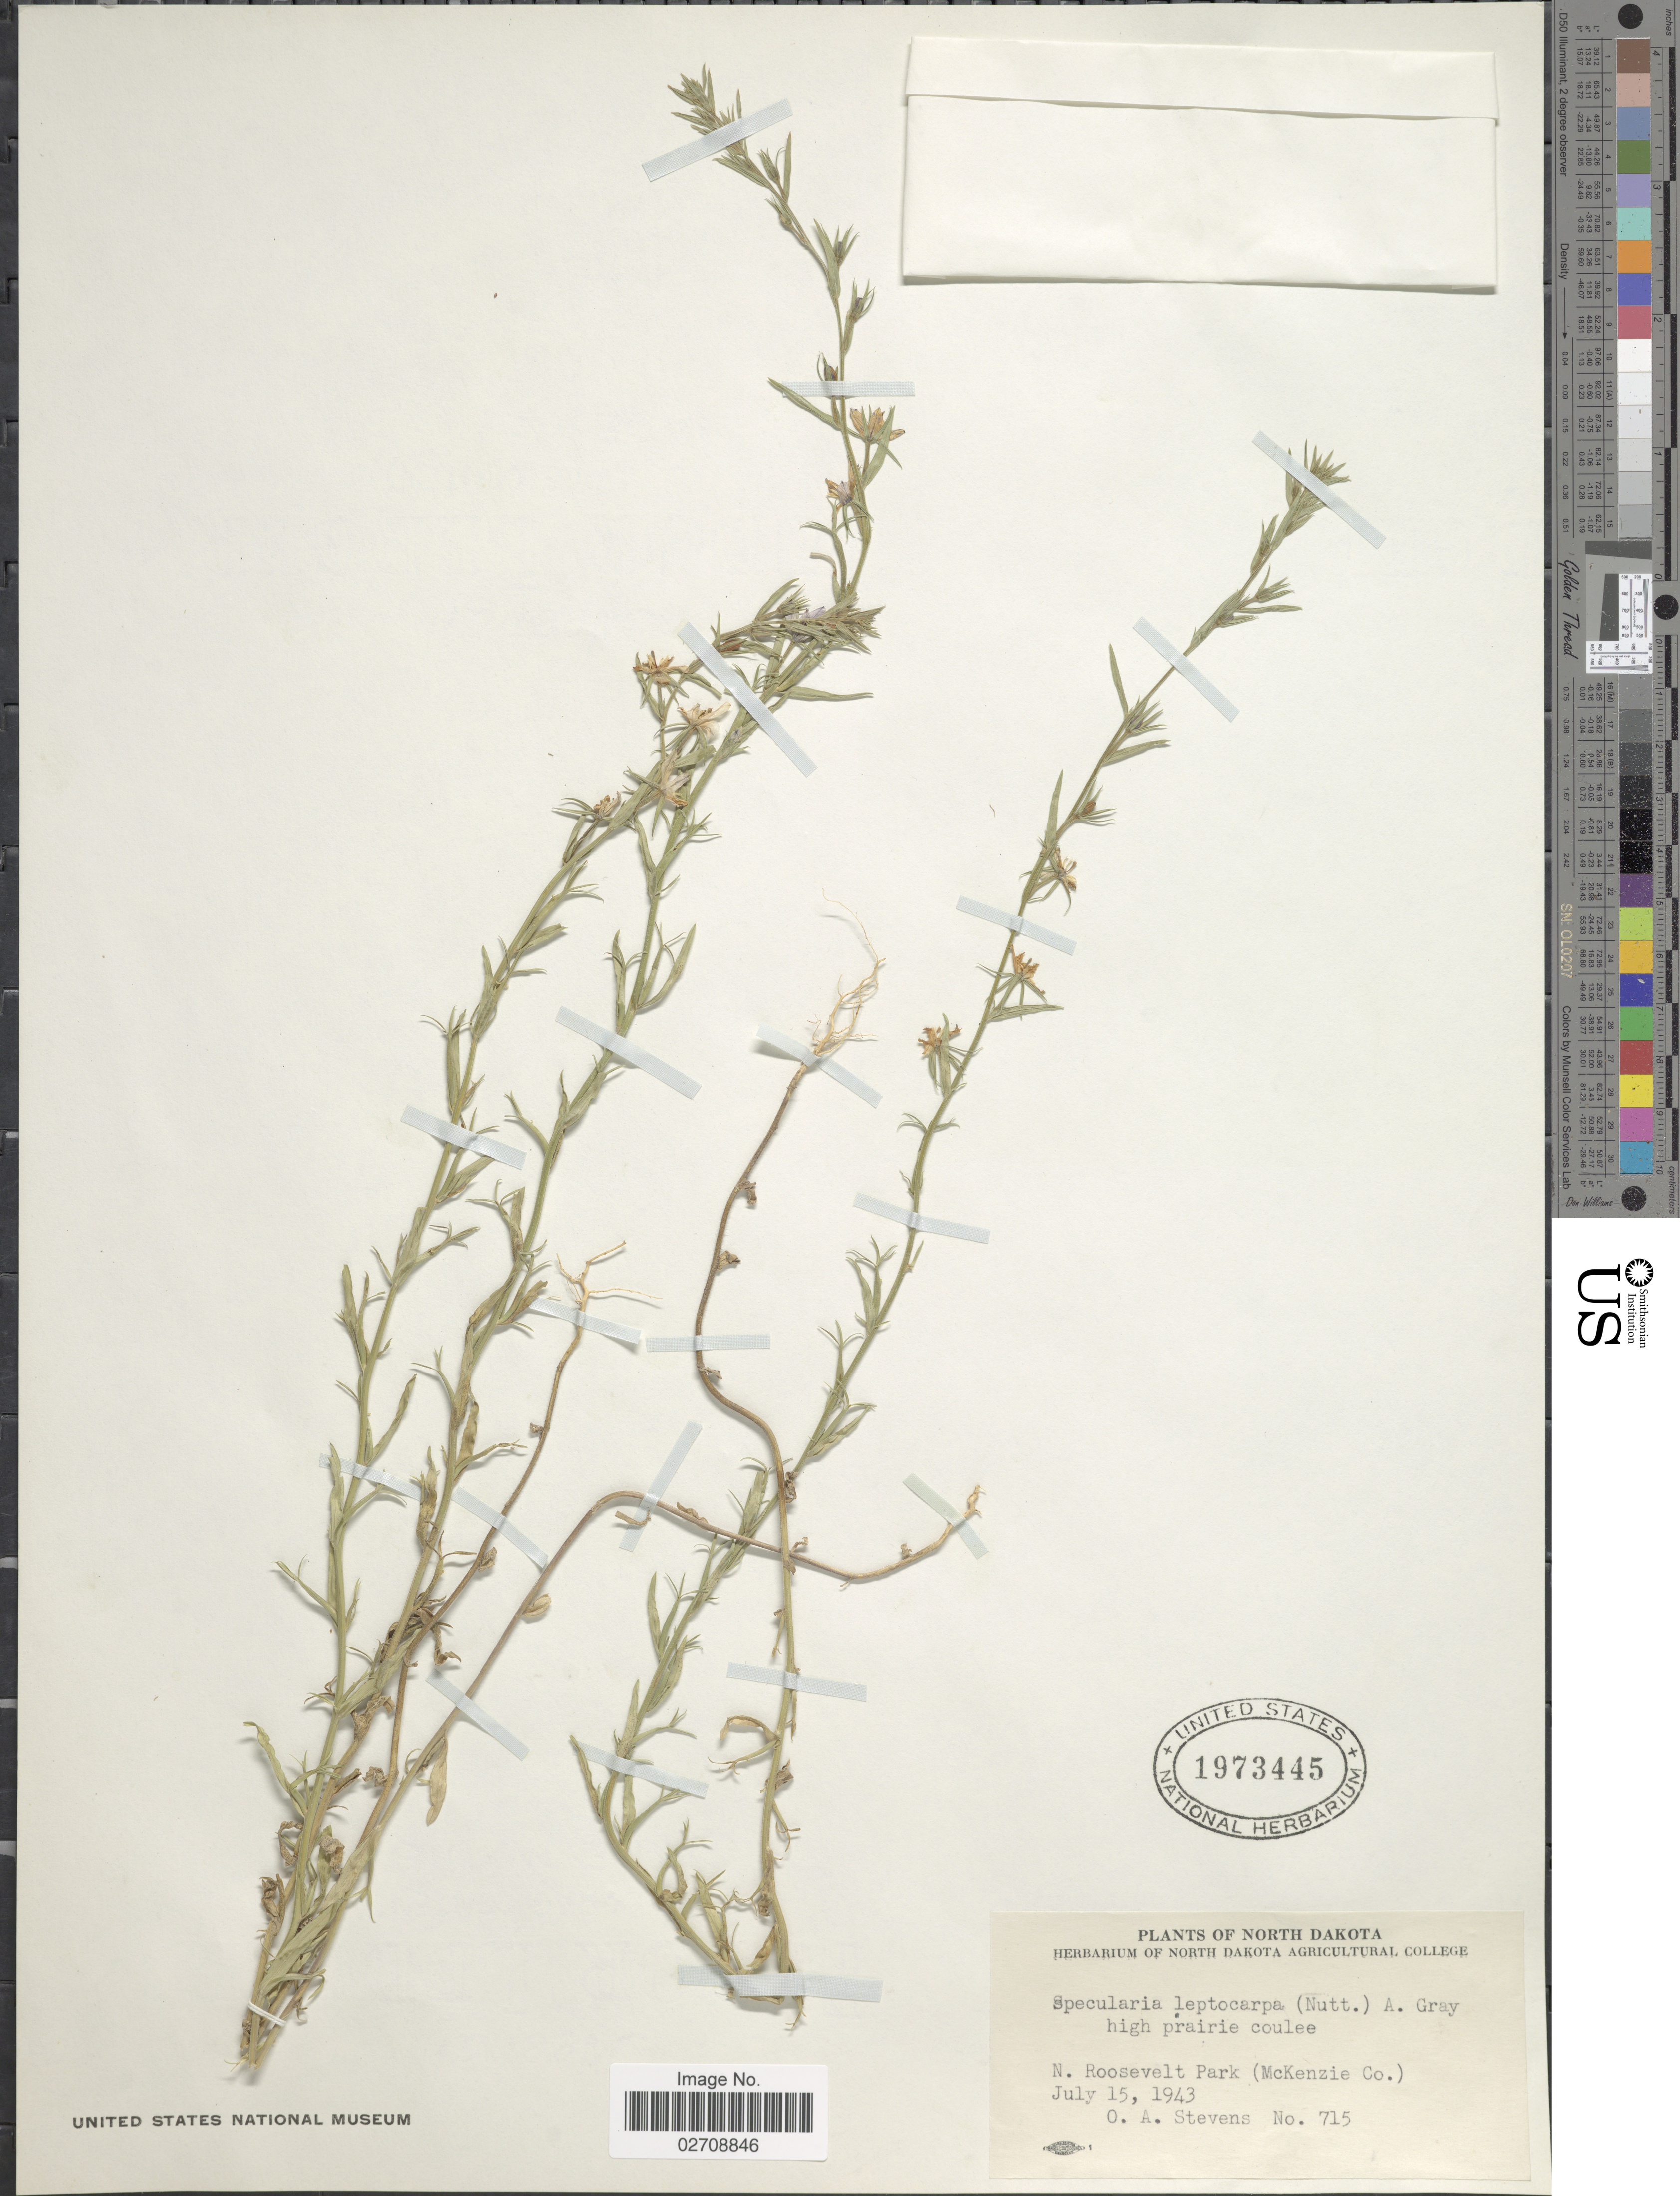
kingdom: Plantae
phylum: Tracheophyta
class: Magnoliopsida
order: Asterales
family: Campanulaceae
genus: Triodanis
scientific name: Triodanis leptocarpa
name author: Nieuwl.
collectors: O. A. Stevens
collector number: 715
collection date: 1943-07-15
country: United States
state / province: North Dakota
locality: N. Roosevelt Park (McKenzie Co.)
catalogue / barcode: US 1973445